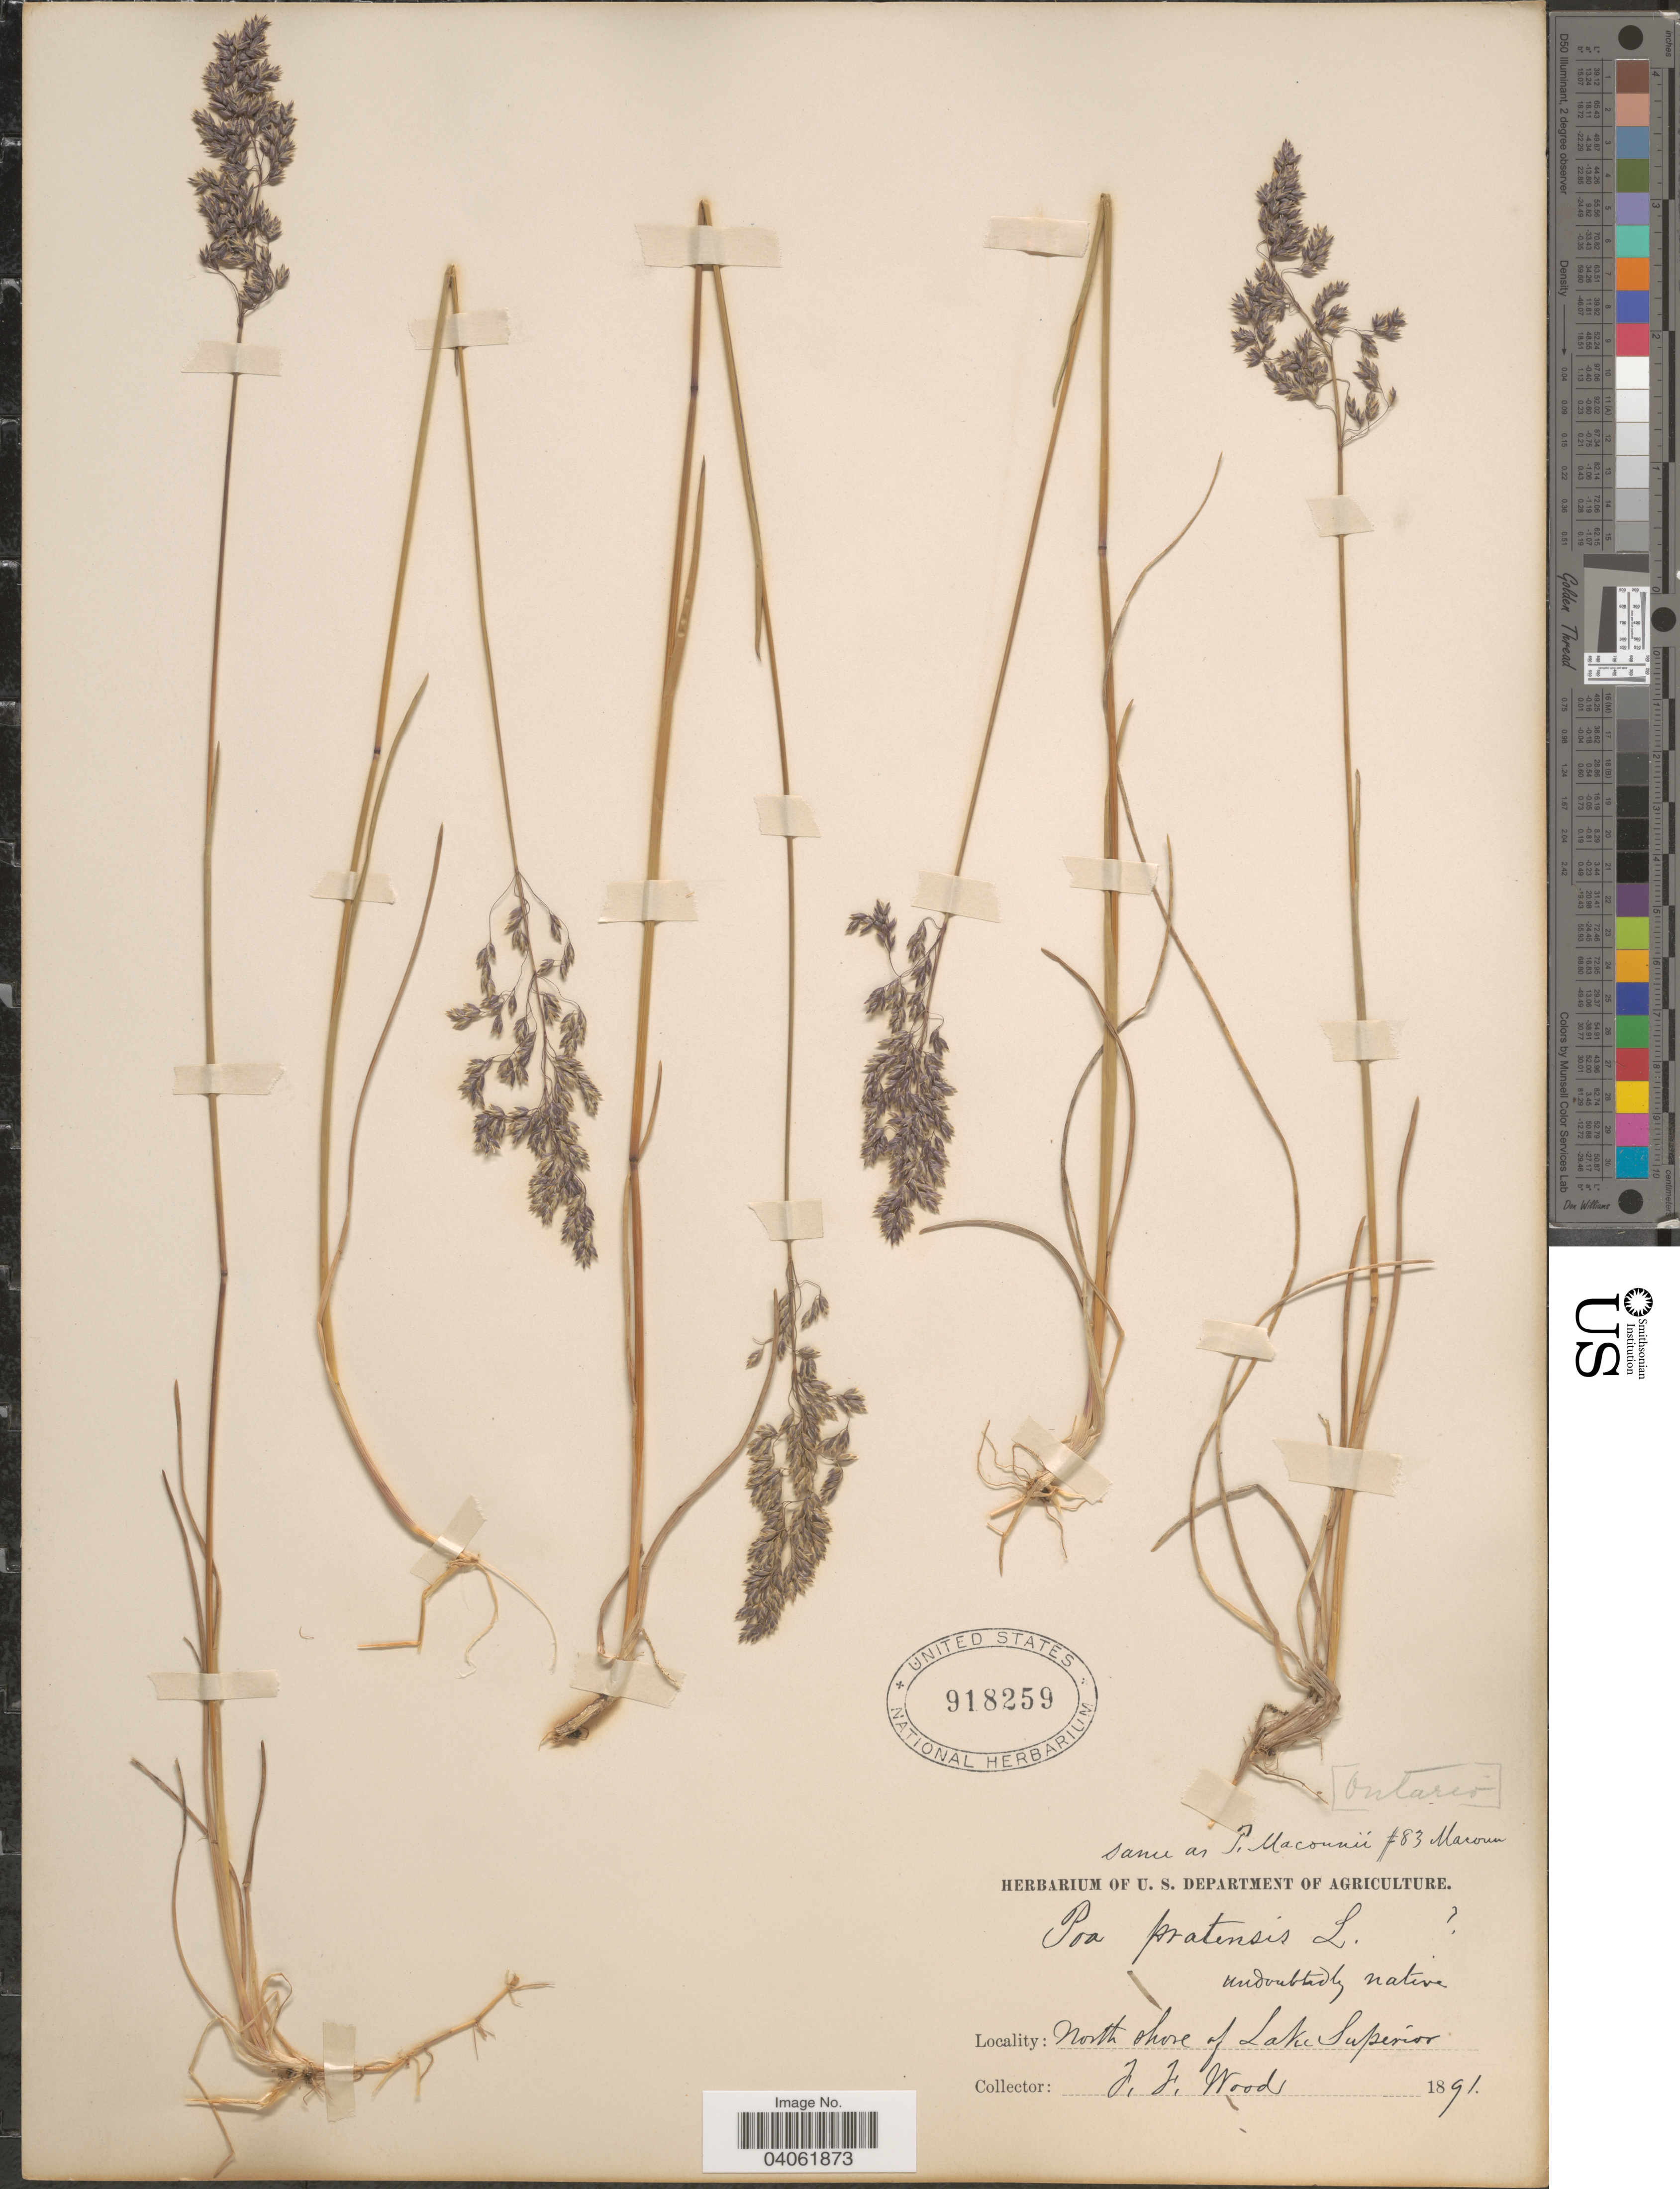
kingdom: Plantae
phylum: Tracheophyta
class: Liliopsida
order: Poales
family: Poaceae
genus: Poa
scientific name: Poa pratensis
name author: L.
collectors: F. Wood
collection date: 1891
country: Canada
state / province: Ontario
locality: North shore of Lake Superior.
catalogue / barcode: US 918259